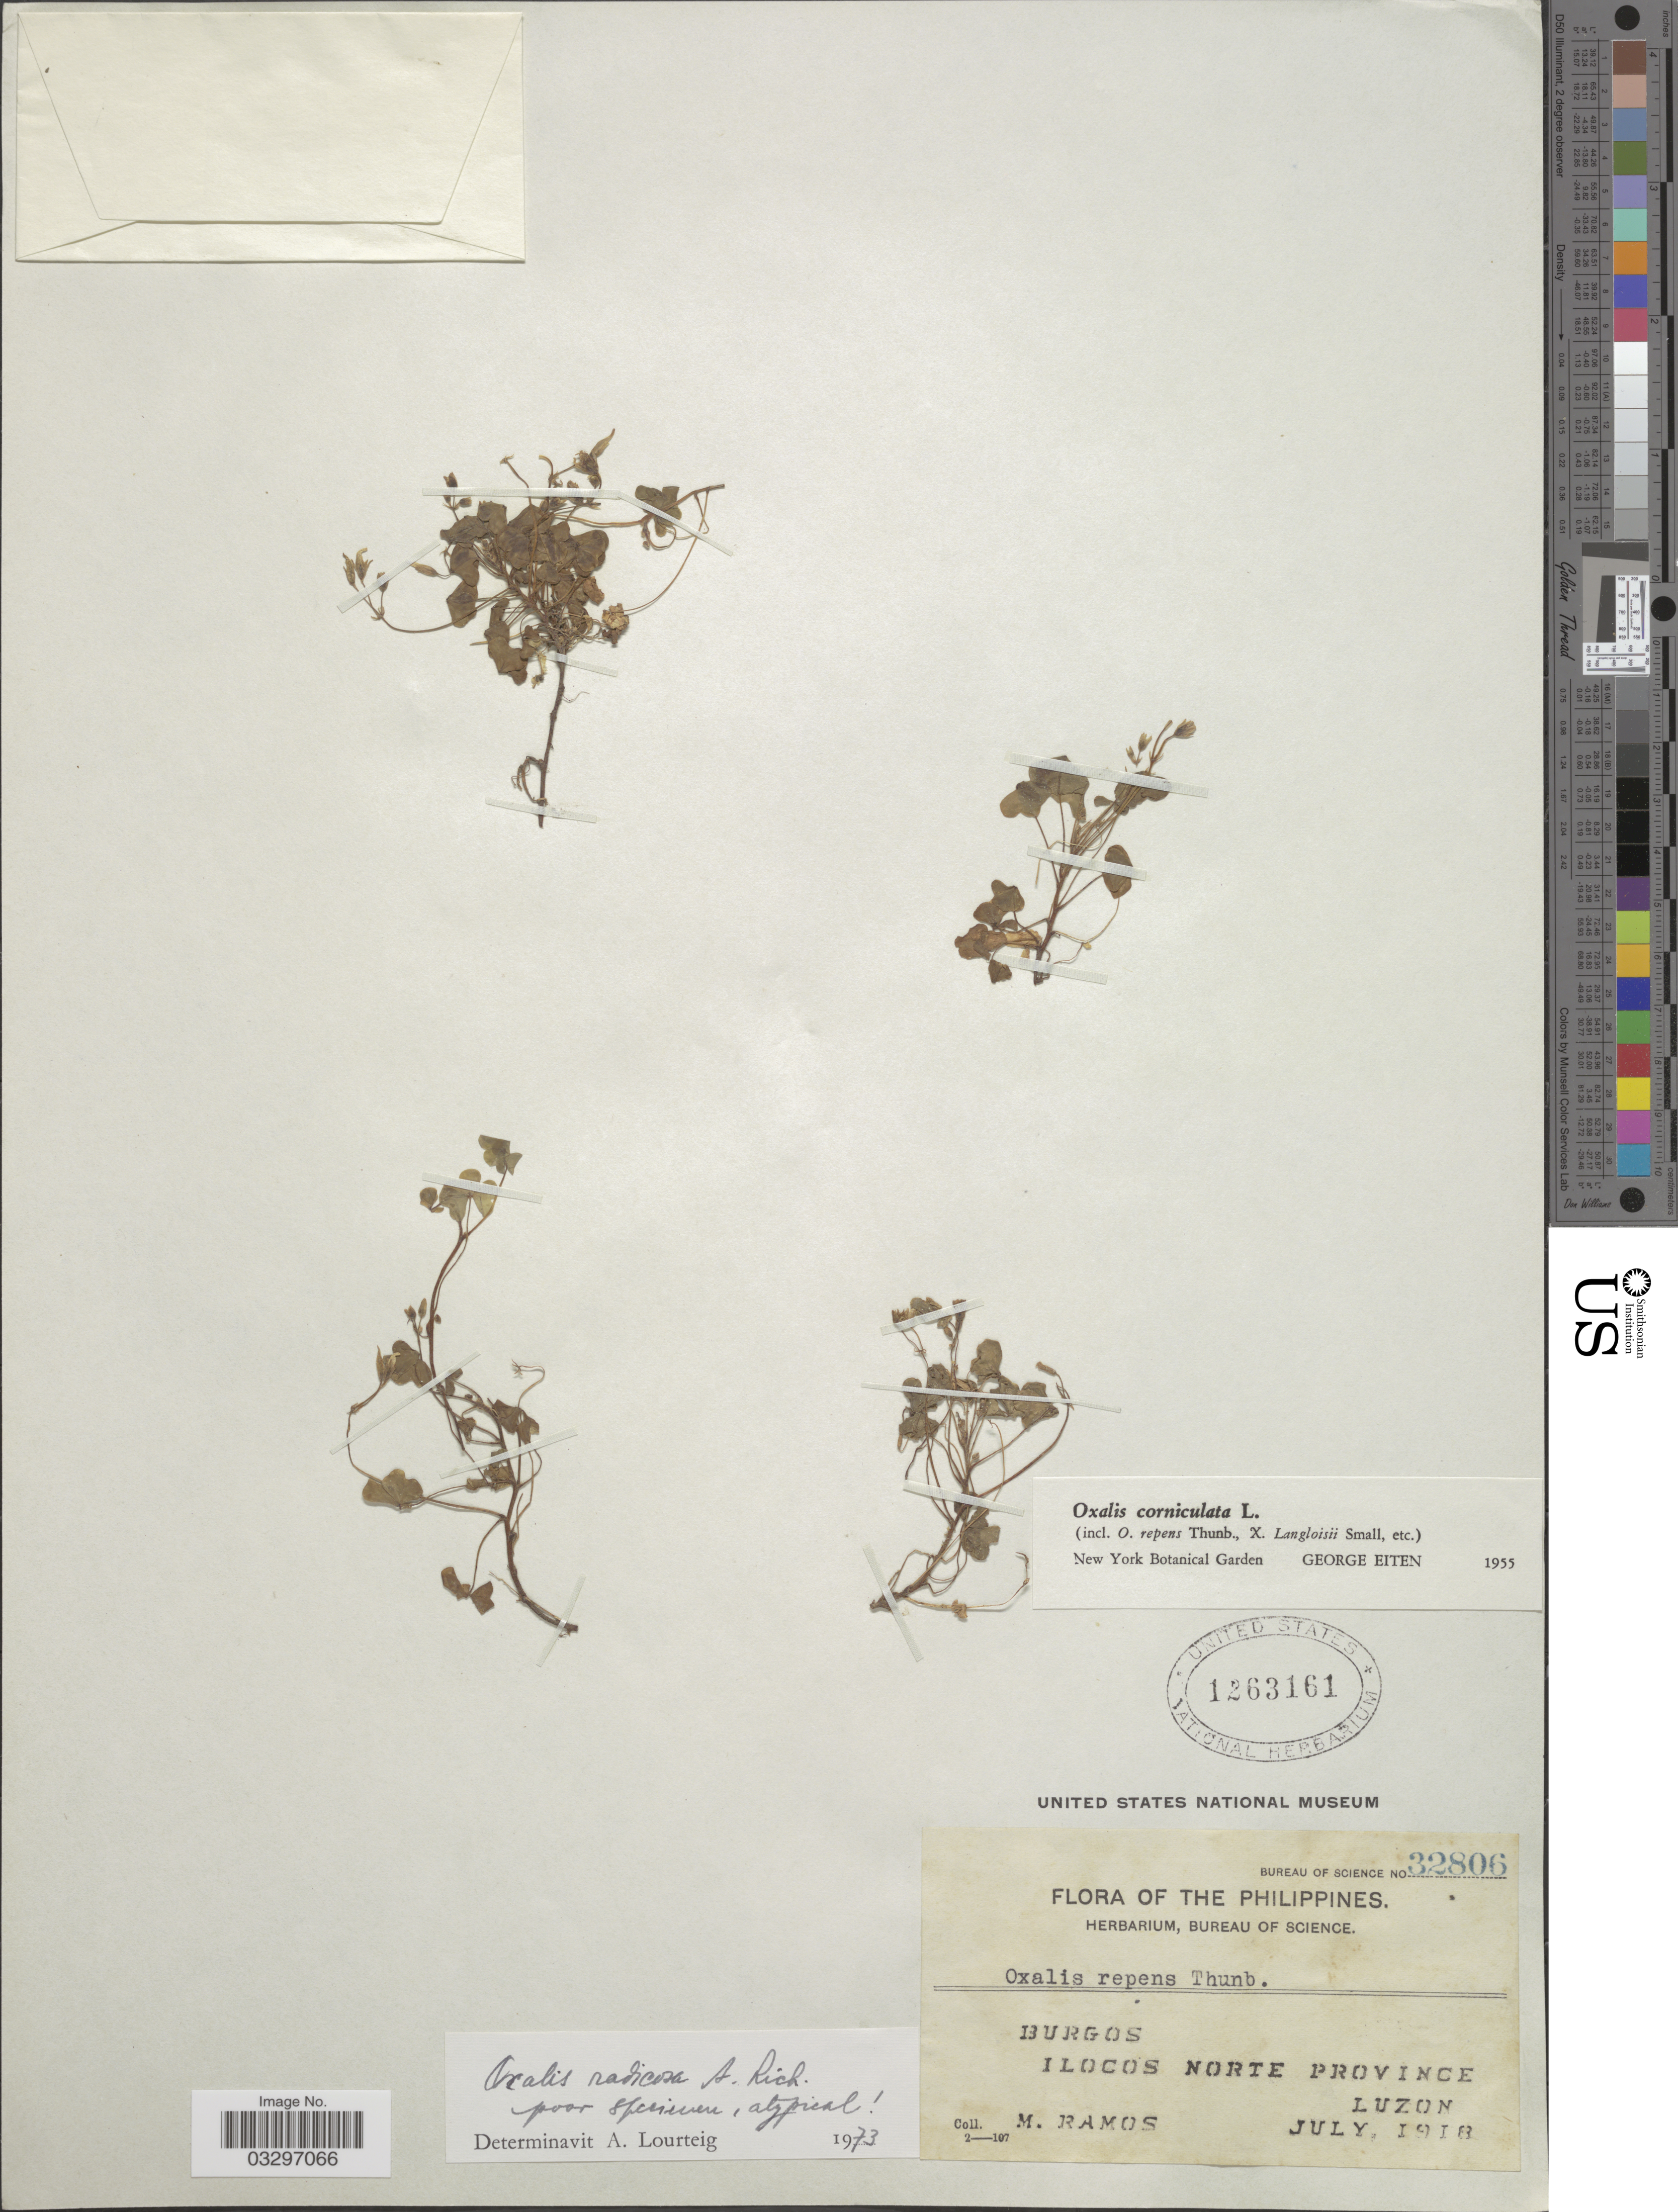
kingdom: Plantae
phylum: Tracheophyta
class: Magnoliopsida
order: Oxalidales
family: Oxalidaceae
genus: Oxalis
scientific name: Oxalis radicosa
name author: A. Rich.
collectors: M. Ramos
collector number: Bureau of Science 32806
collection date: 1918-07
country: Philippines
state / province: Ilocos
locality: Burgos, Ilocos Norte Province, Luzon.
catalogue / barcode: US 1263161